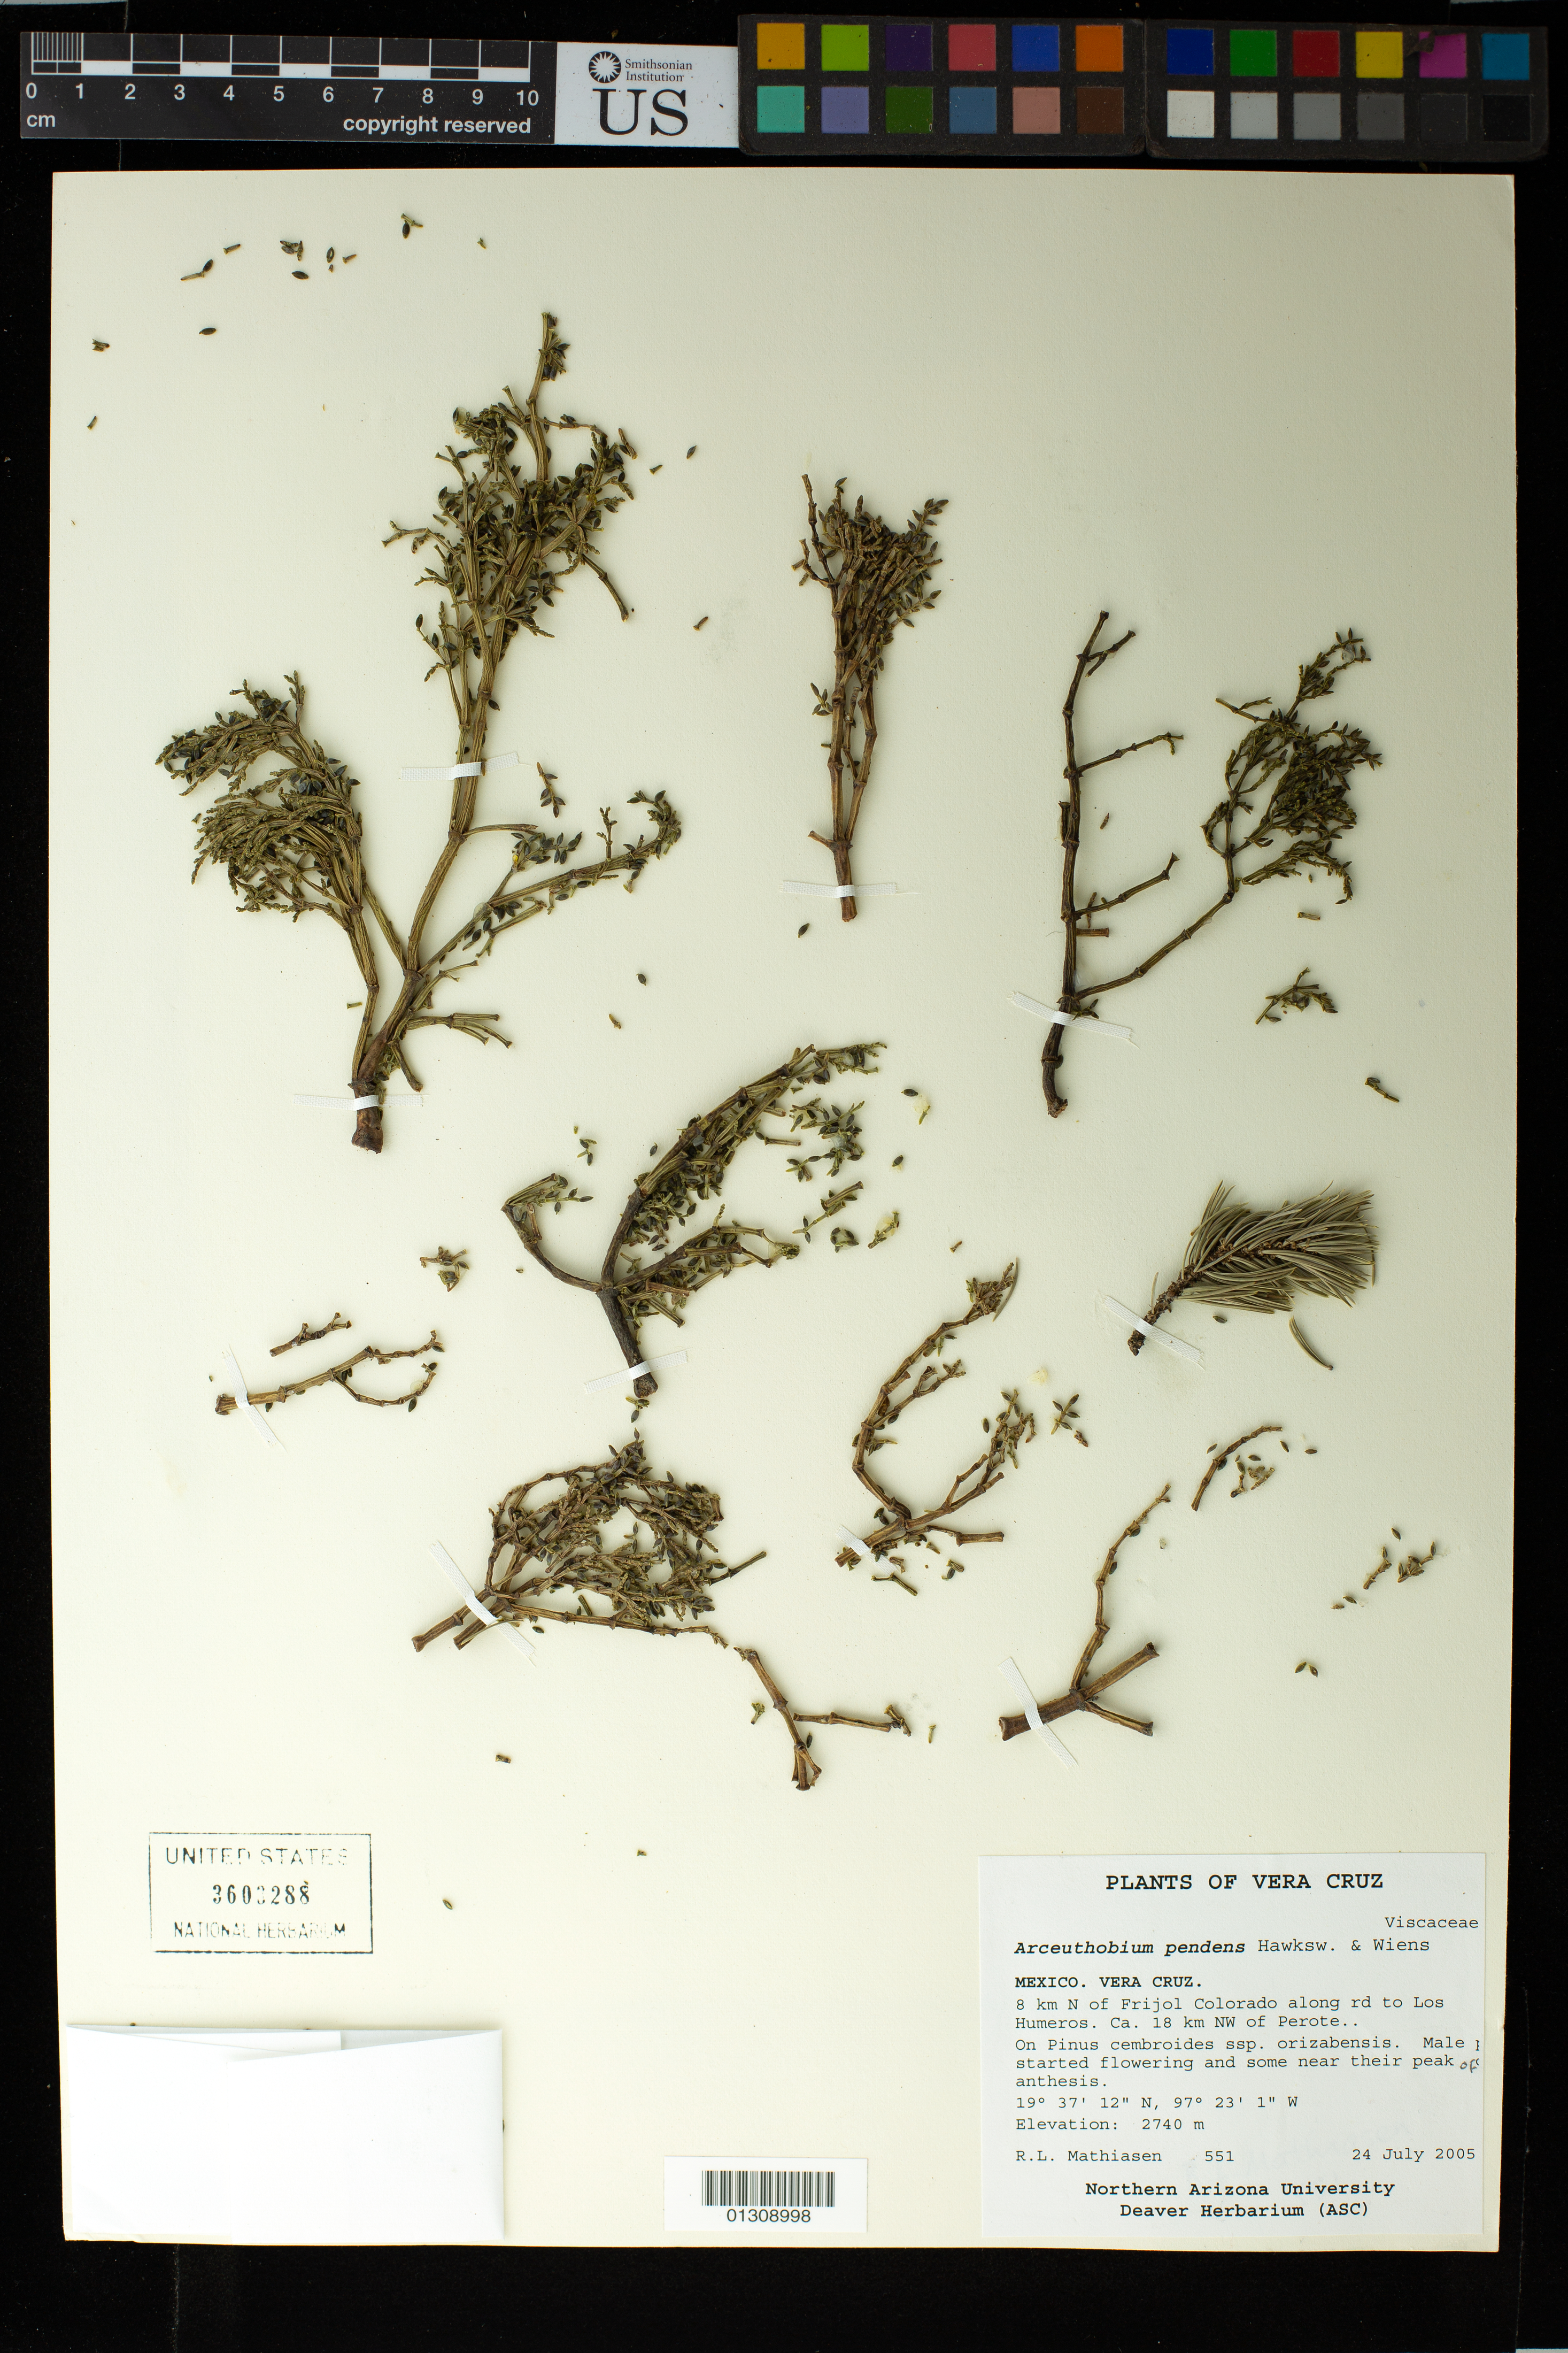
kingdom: Plantae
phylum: Tracheophyta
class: Magnoliopsida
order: Santalales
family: Viscaceae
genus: Arceuthobium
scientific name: Arceuthobium pendens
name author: Hawksw. & Wiens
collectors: R. Mathiasen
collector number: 551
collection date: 2005-07-24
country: Mexico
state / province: Veracruz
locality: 8 km N of Frijol Colorado along rd to Los Humeros, ca 18 km NW of Perote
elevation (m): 2740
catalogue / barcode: US 3603288